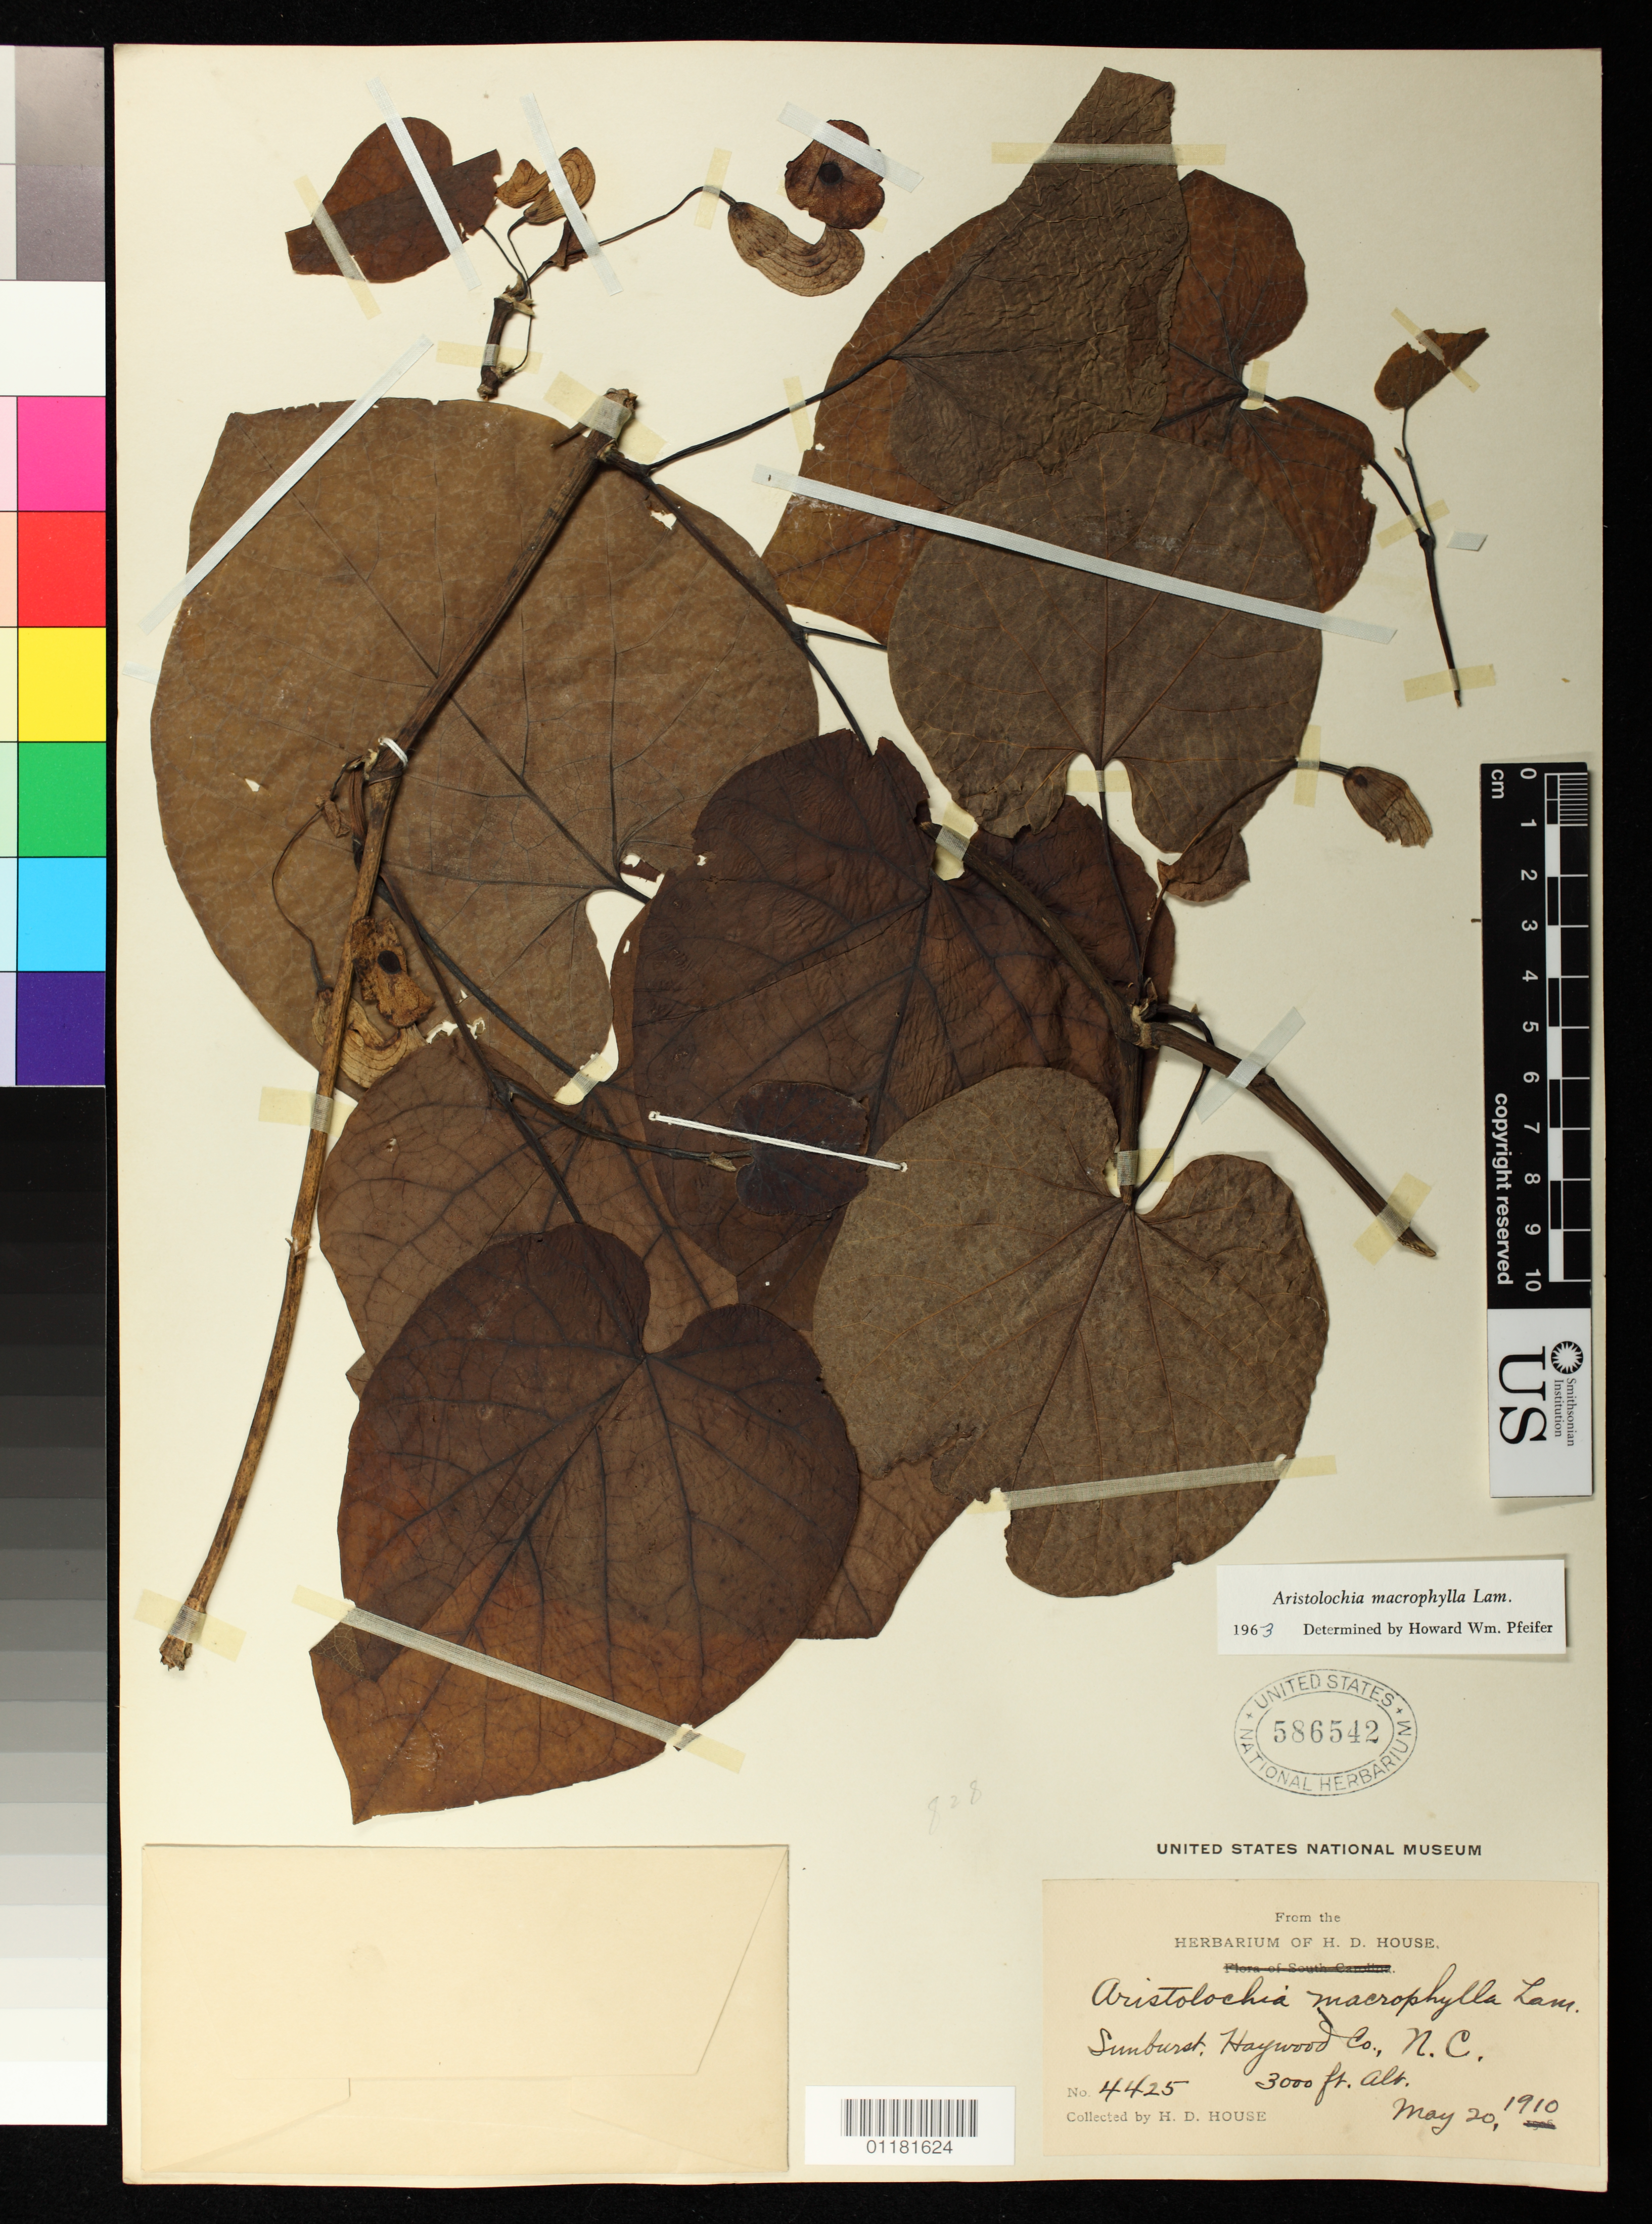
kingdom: Plantae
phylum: Tracheophyta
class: Magnoliopsida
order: Piperales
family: Aristolochiaceae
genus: Aristolochia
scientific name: Aristolochia macrophylla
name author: Lam.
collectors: H. D. House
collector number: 4425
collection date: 1910-05-20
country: United States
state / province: North Carolina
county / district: Haywood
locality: Sunburst, Haywood County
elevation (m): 914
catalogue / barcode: US 586542